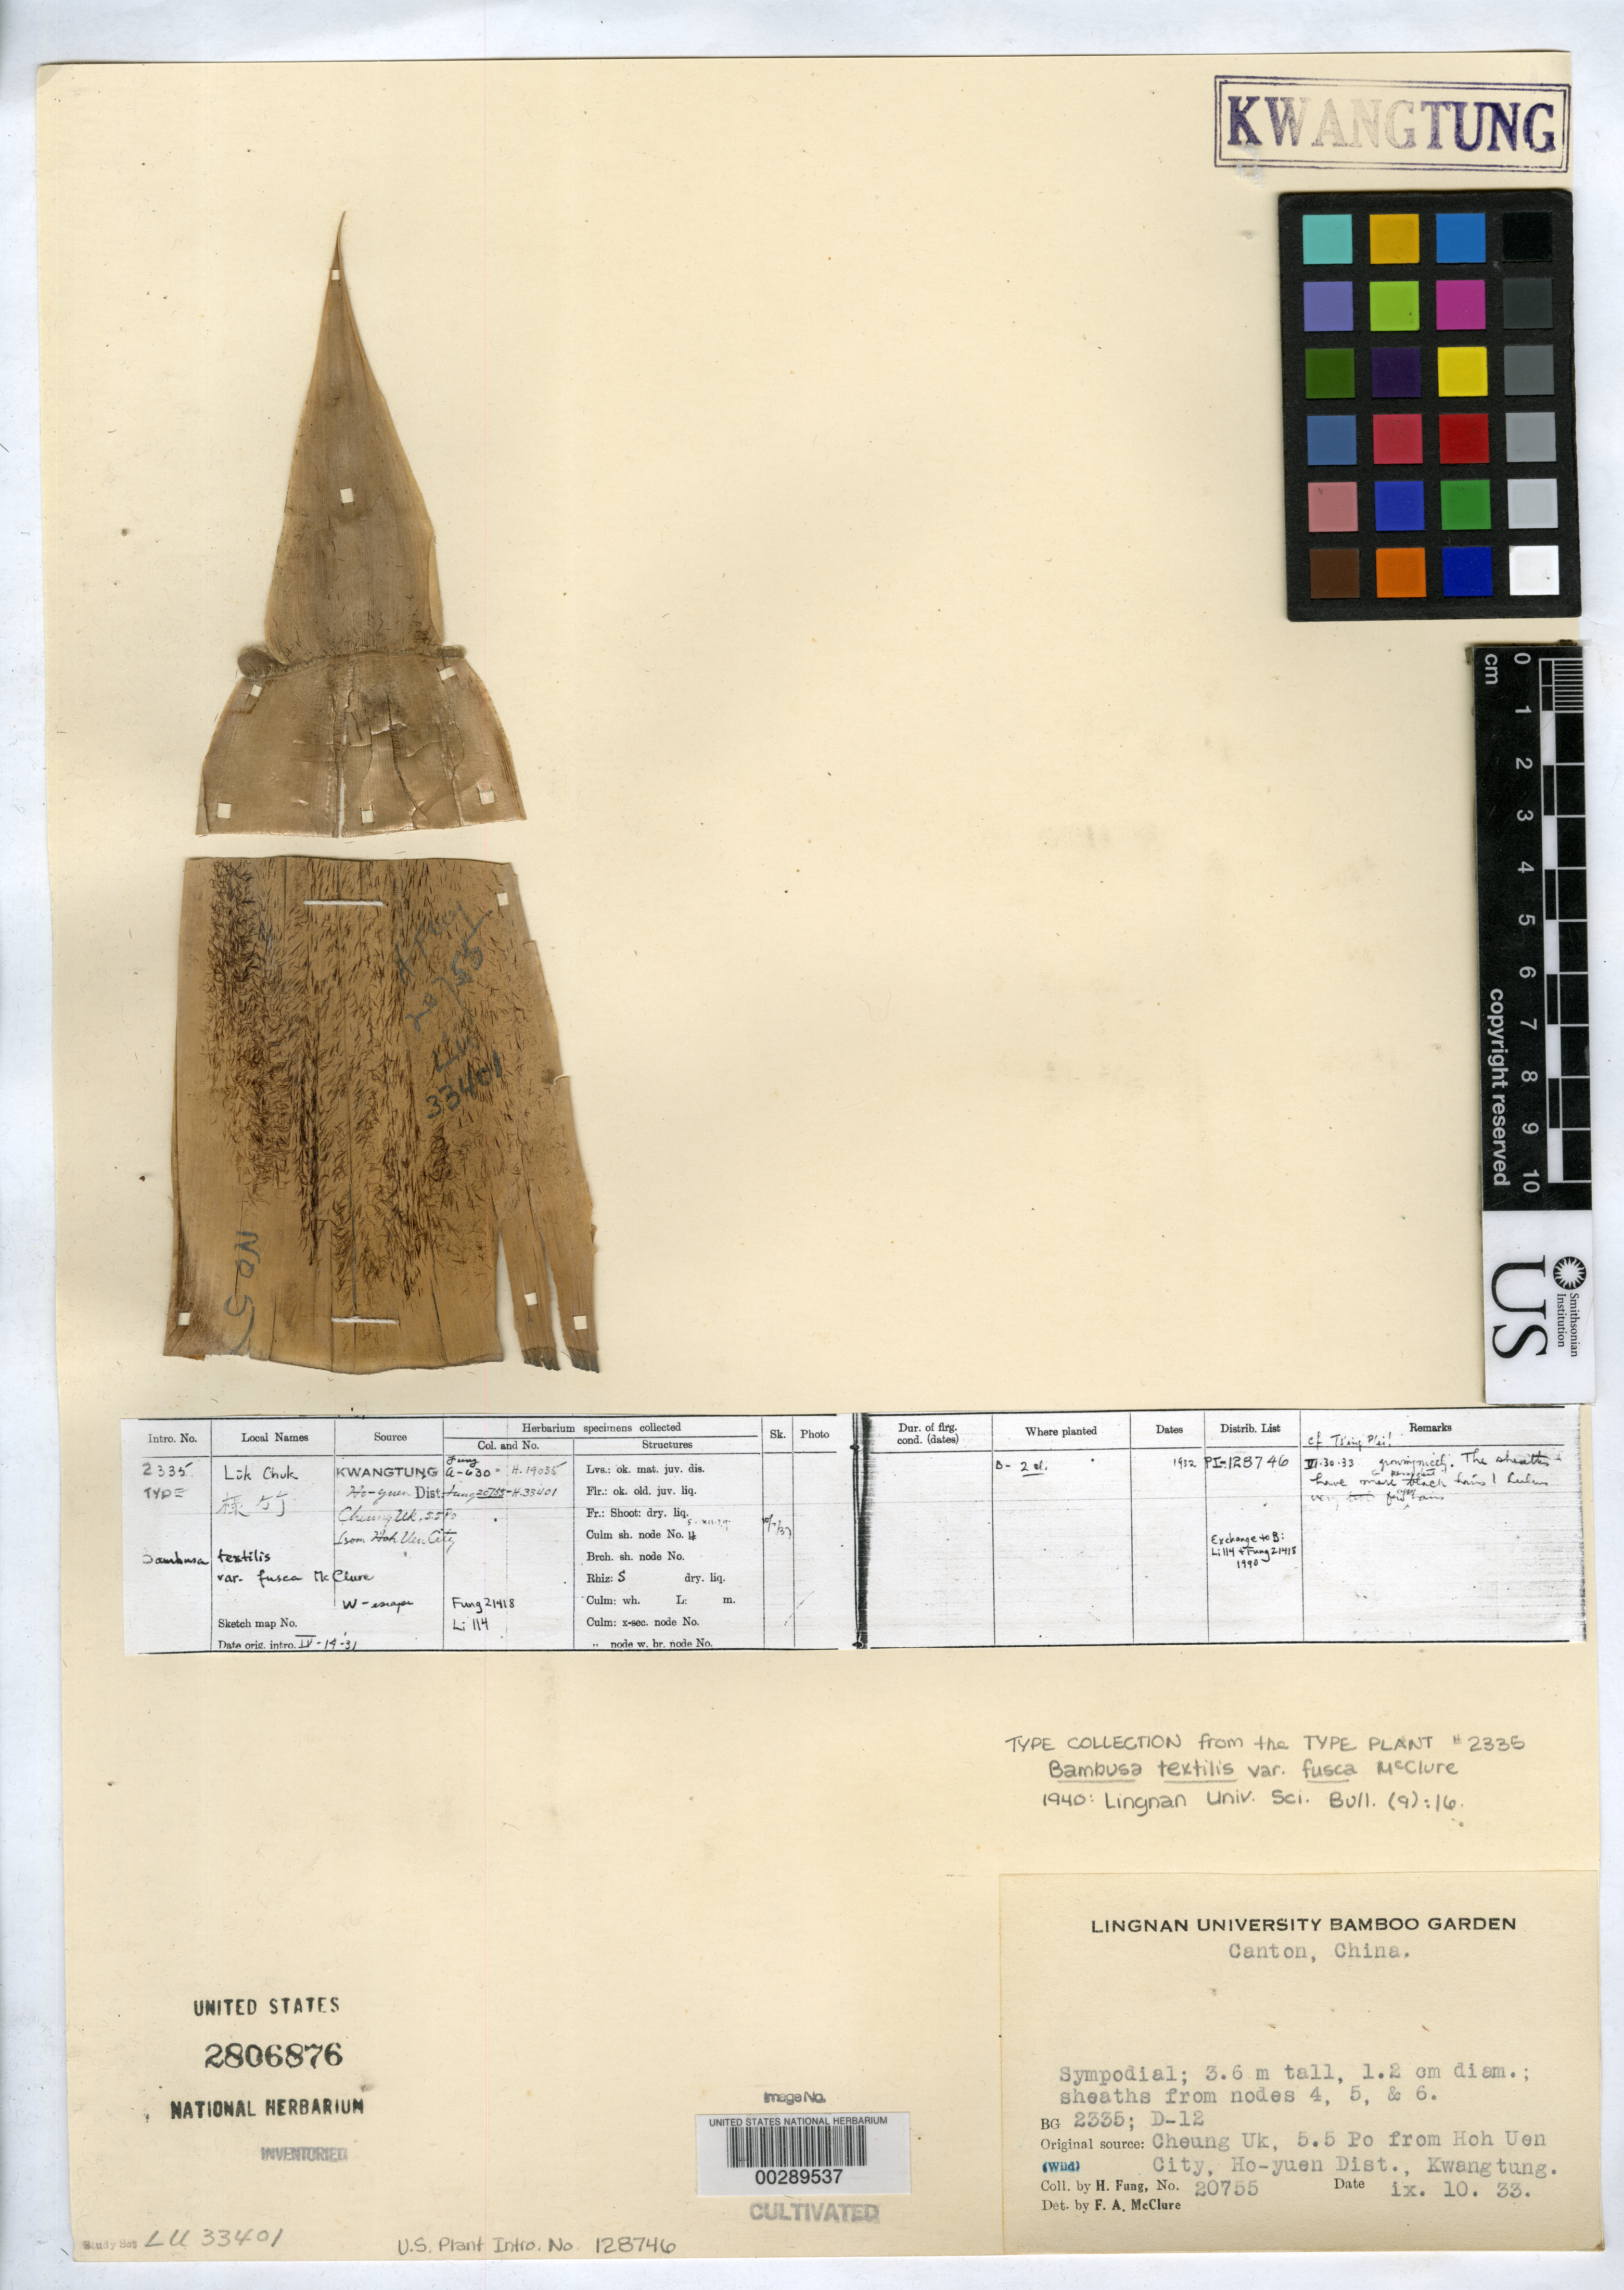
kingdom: Plantae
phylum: Tracheophyta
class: Liliopsida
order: Poales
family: Poaceae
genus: Bambusa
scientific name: Bambusa textilis var. fusca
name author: McClure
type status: Type Collection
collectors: H. L. Fung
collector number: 20755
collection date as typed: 10 Sep 1933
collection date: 1933-09-10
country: China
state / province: Guangdong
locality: Cheung UK, 5.5 Po from Hoh Uen City; Ho-yuen Dist.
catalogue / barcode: US 2806876